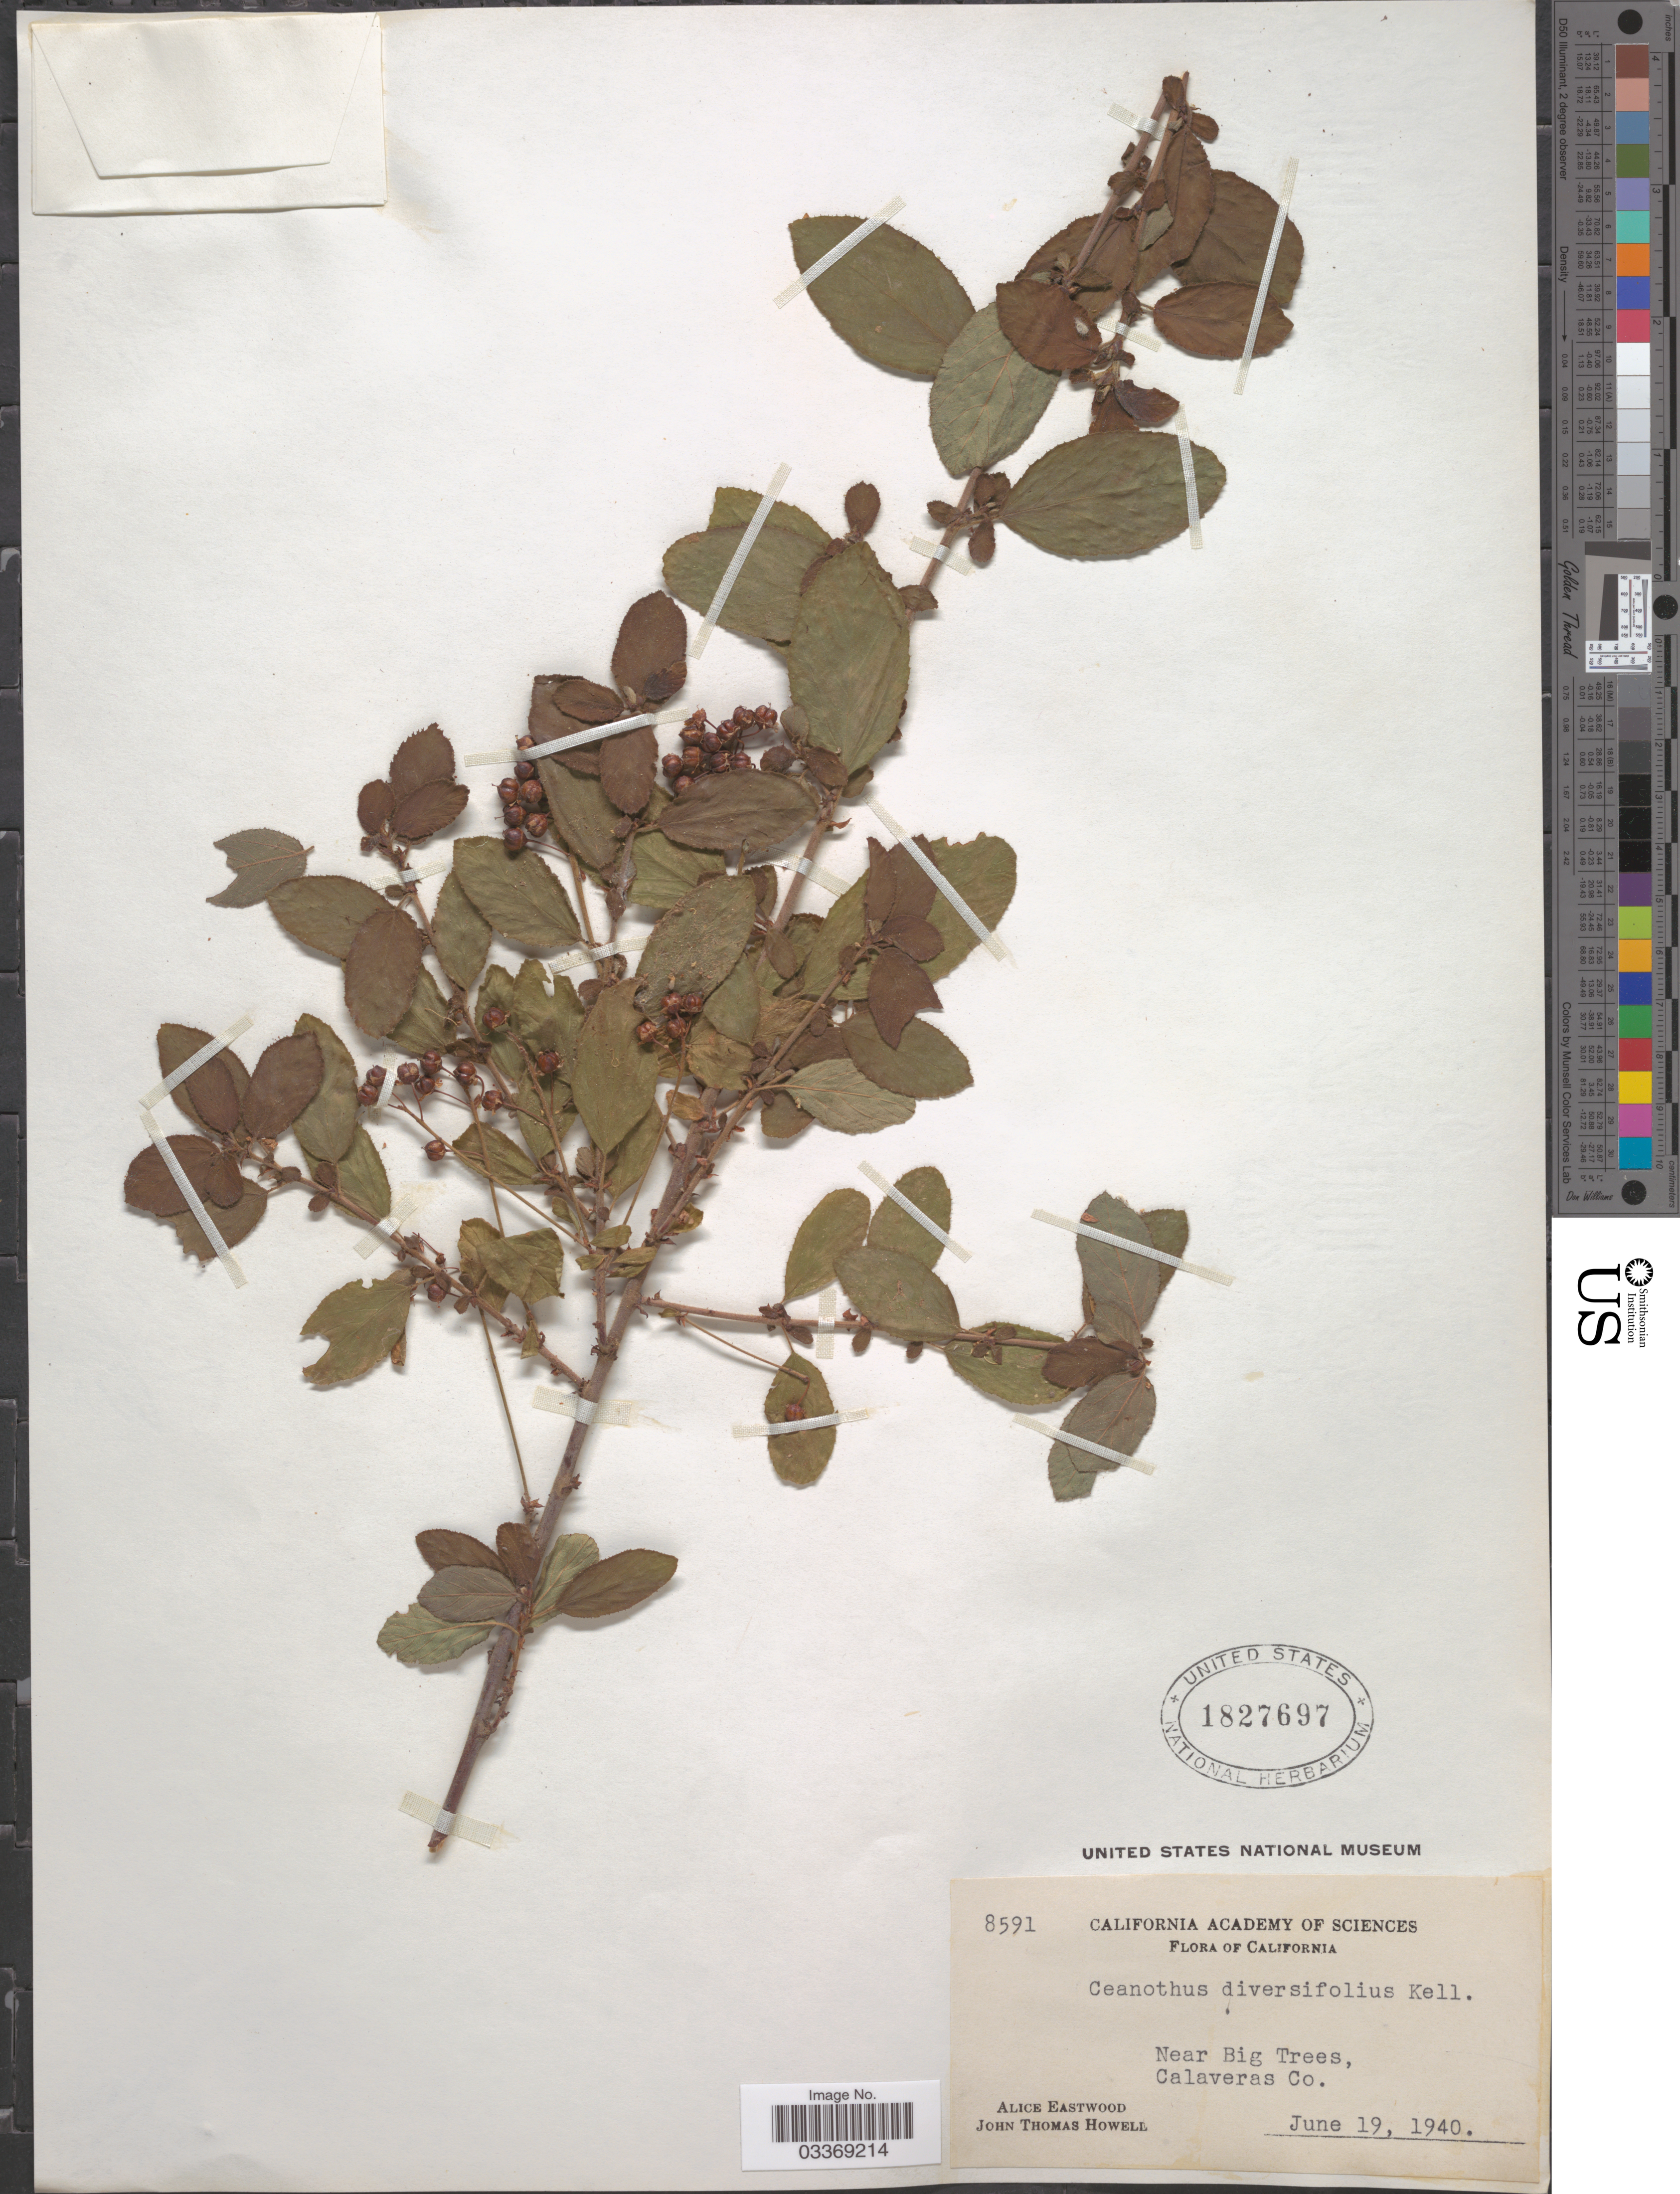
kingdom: Plantae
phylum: Tracheophyta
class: Magnoliopsida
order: Rosales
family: Rhamnaceae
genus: Ceanothus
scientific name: Ceanothus diversifolius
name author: Kellogg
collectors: A. Eastwood & J. T. Howell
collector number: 8591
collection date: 1940-06-19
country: United States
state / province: California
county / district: Calaveras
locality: Near Big Trees, Calaveras Co.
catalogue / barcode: US 1827697